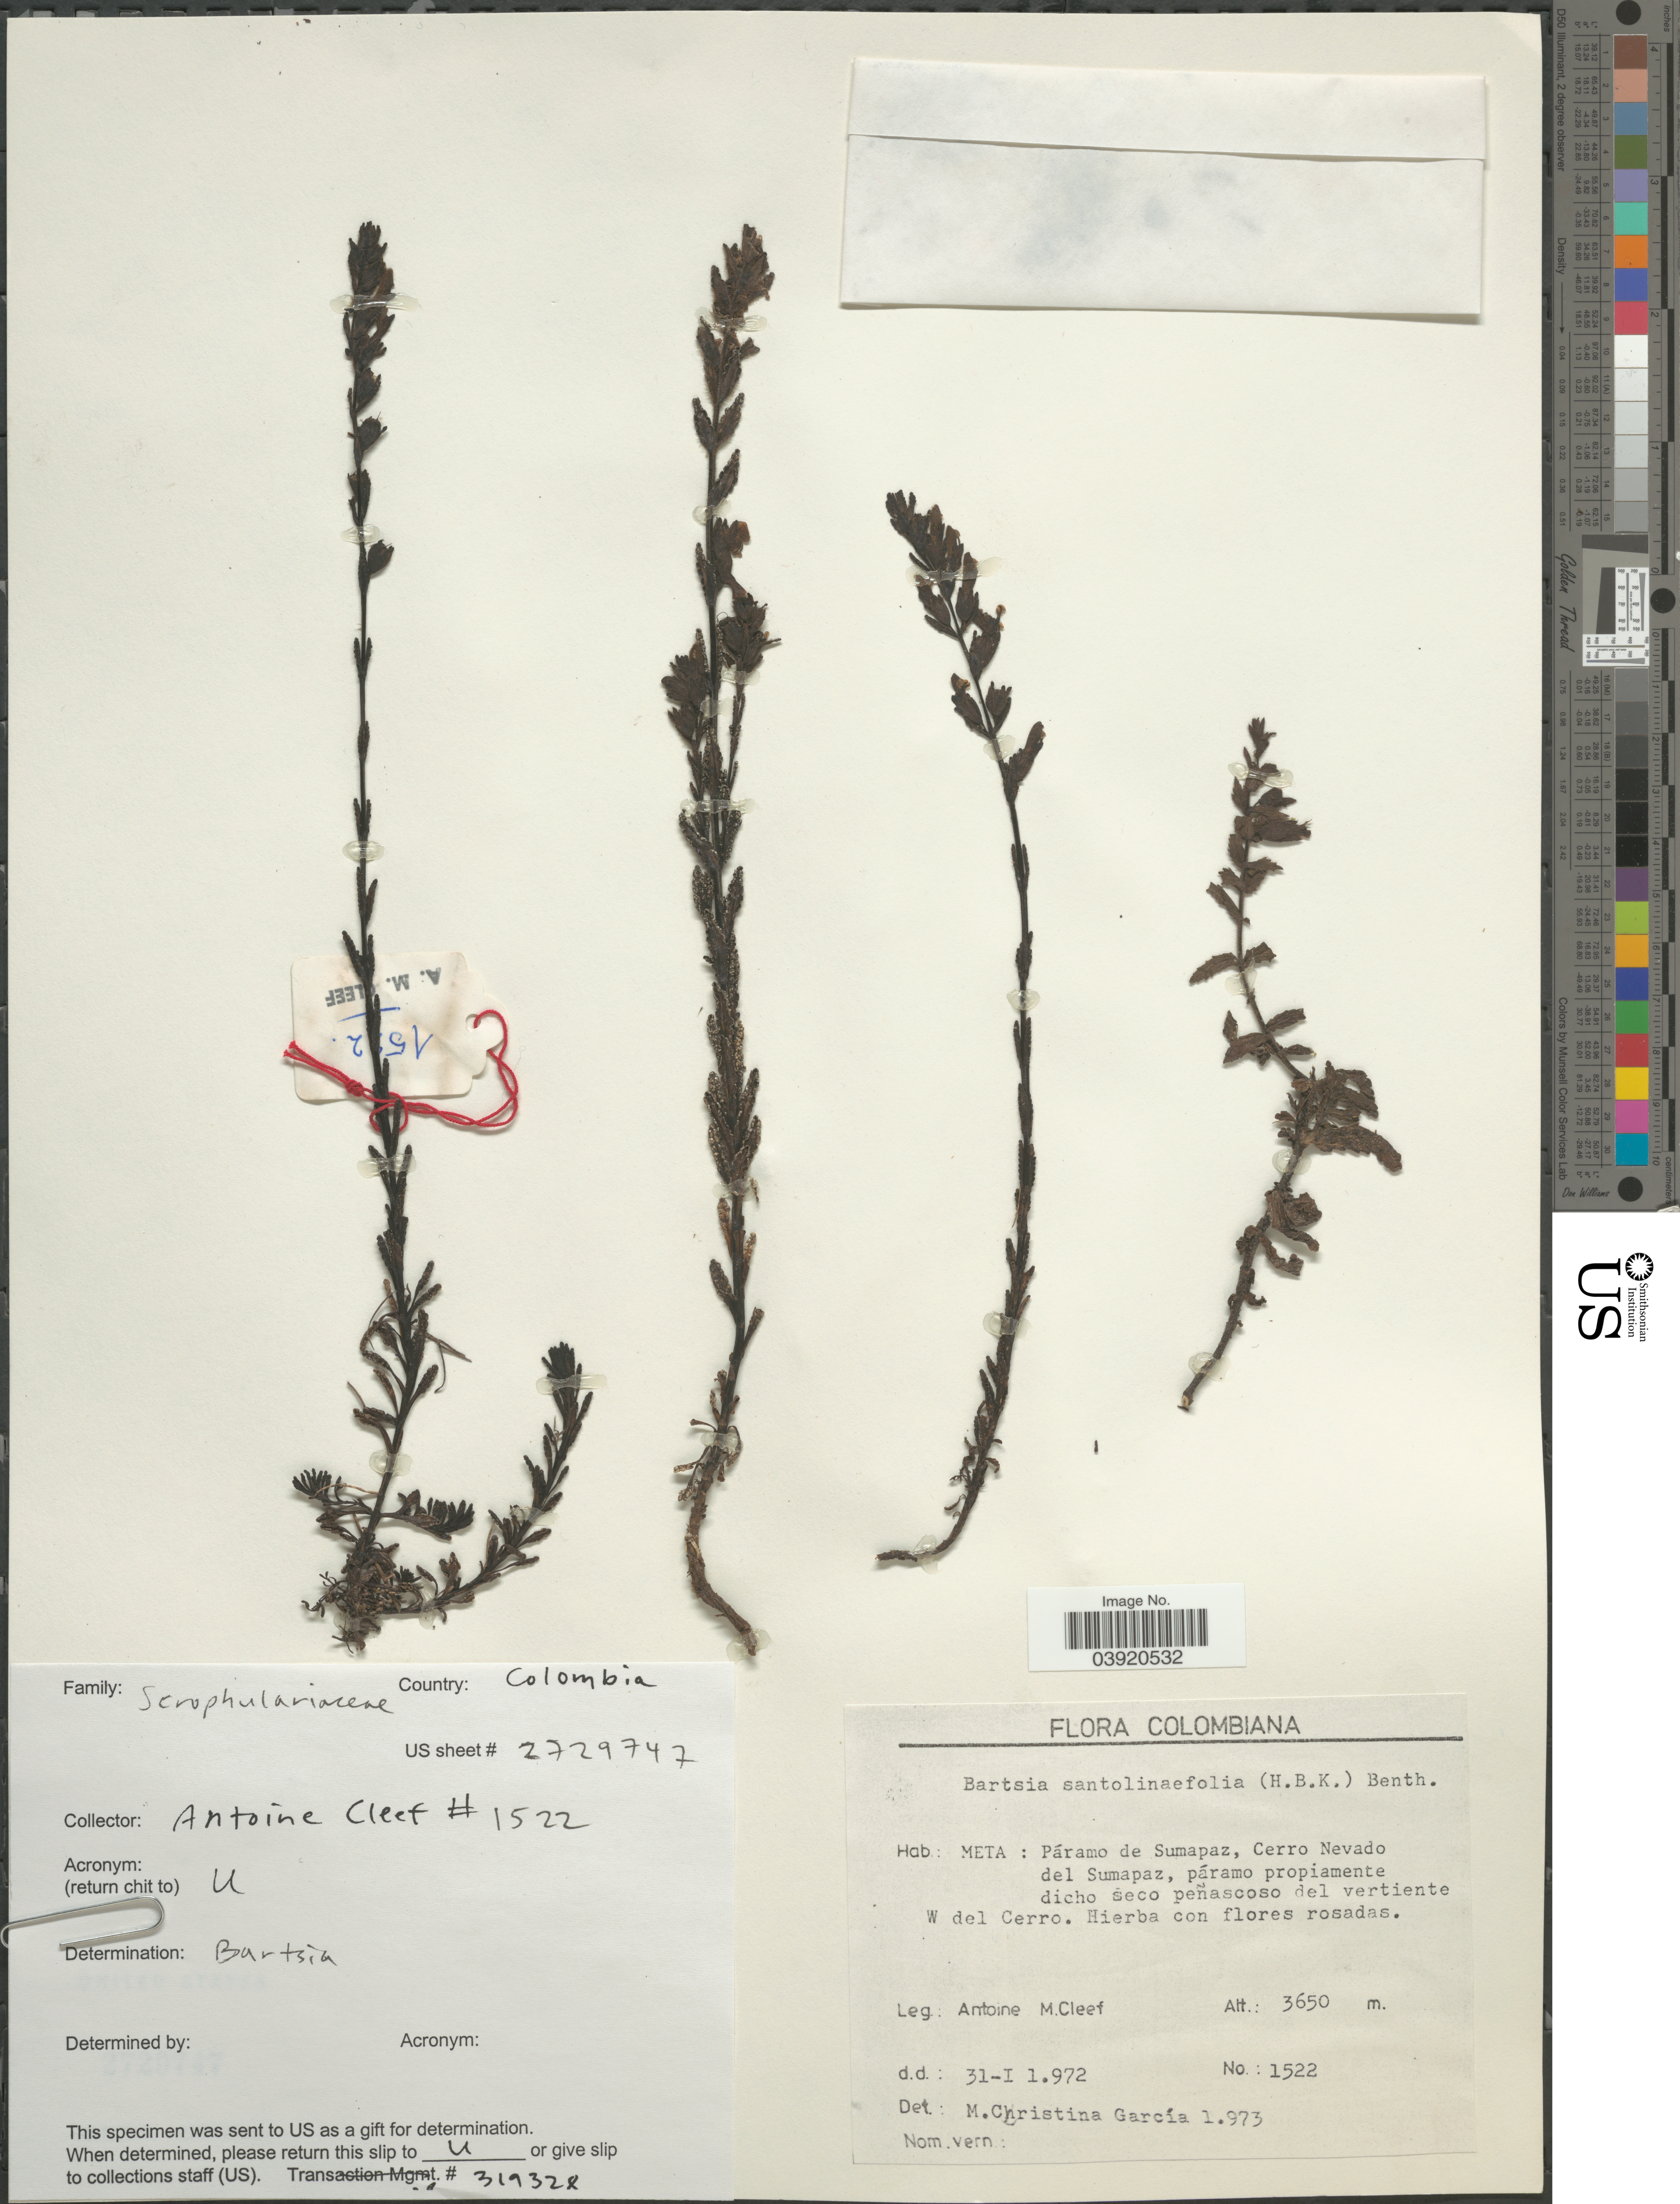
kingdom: Plantae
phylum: Tracheophyta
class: Magnoliopsida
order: Lamiales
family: Orobanchaceae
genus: Bartsia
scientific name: Bartsia santolinifolia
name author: (Kunth) Benth.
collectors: A. M. Cleef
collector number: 1522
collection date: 1972-01-31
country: Colombia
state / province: Meta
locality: Páramo de Sumapaz, Cerro Nevado del Sumapaz, páramo propiamente dicho seco peñascoso del vertiente W del Cerro.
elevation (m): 3650